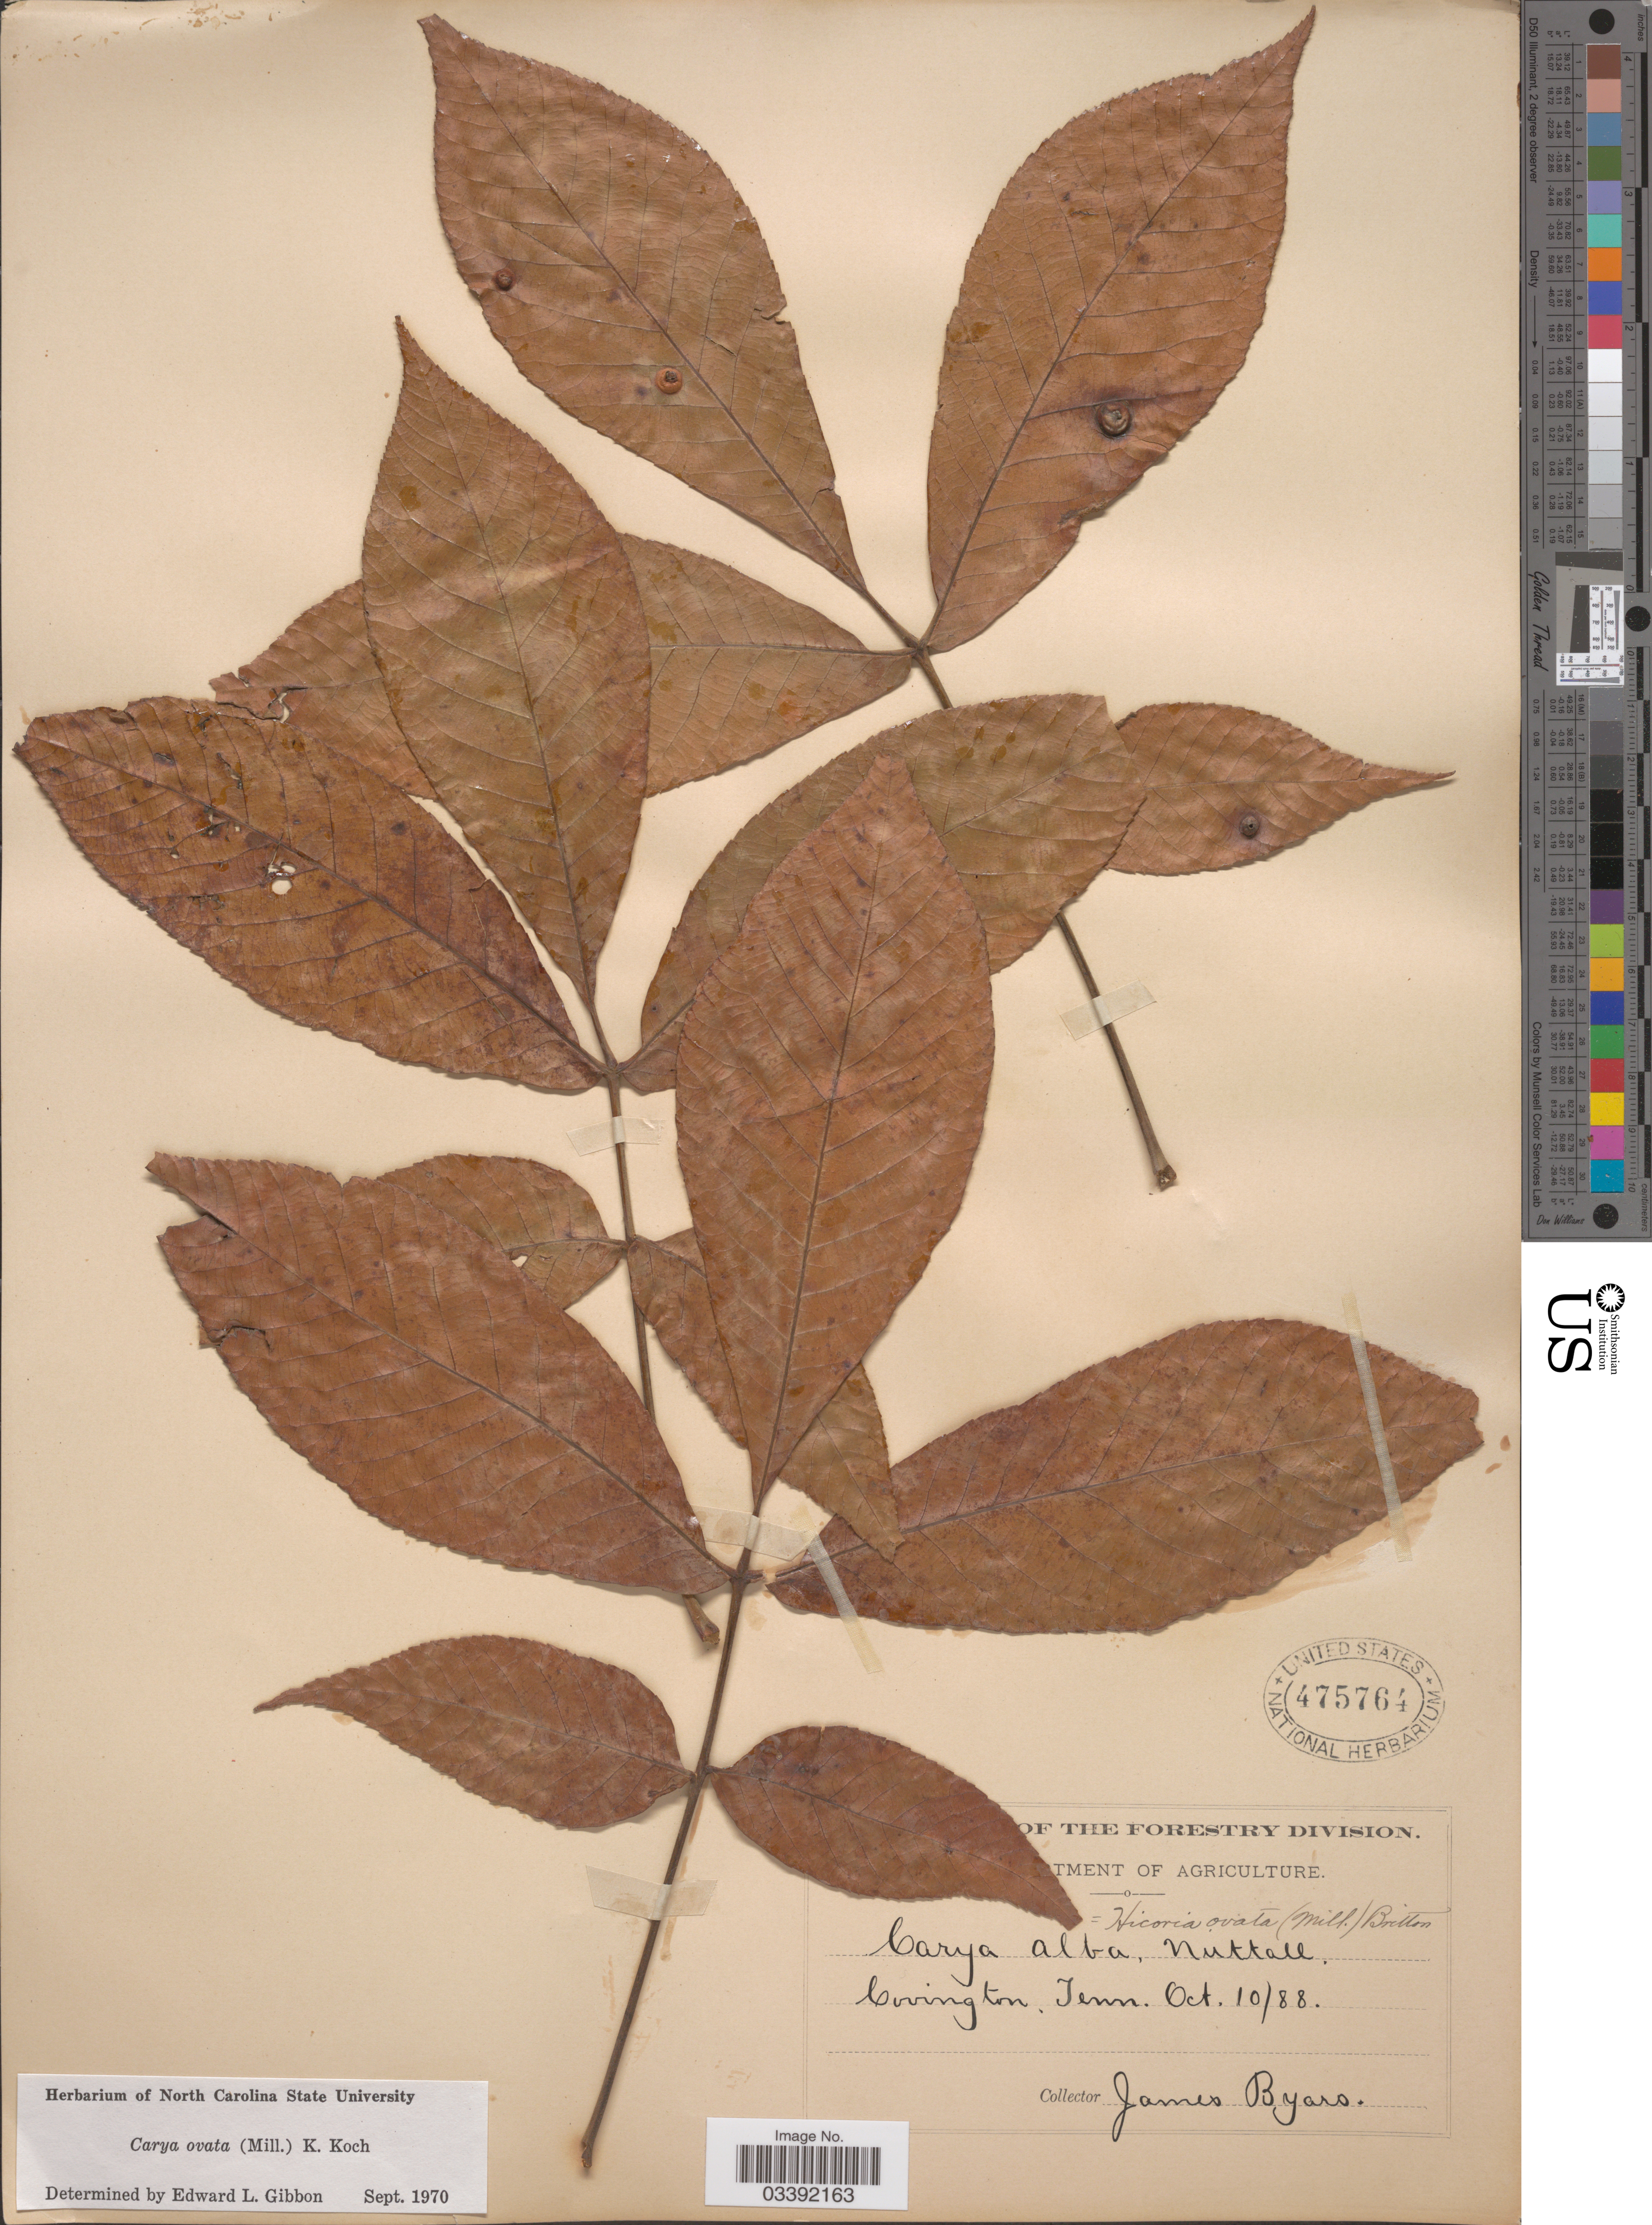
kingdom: Plantae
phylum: Tracheophyta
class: Magnoliopsida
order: Fagales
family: Juglandaceae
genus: Carya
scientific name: Carya ovata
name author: (Mill.) K. Koch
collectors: J. Byars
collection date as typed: Transcribed d/m/y: 10/10/88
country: United States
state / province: Tennessee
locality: Covington.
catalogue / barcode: US 475764